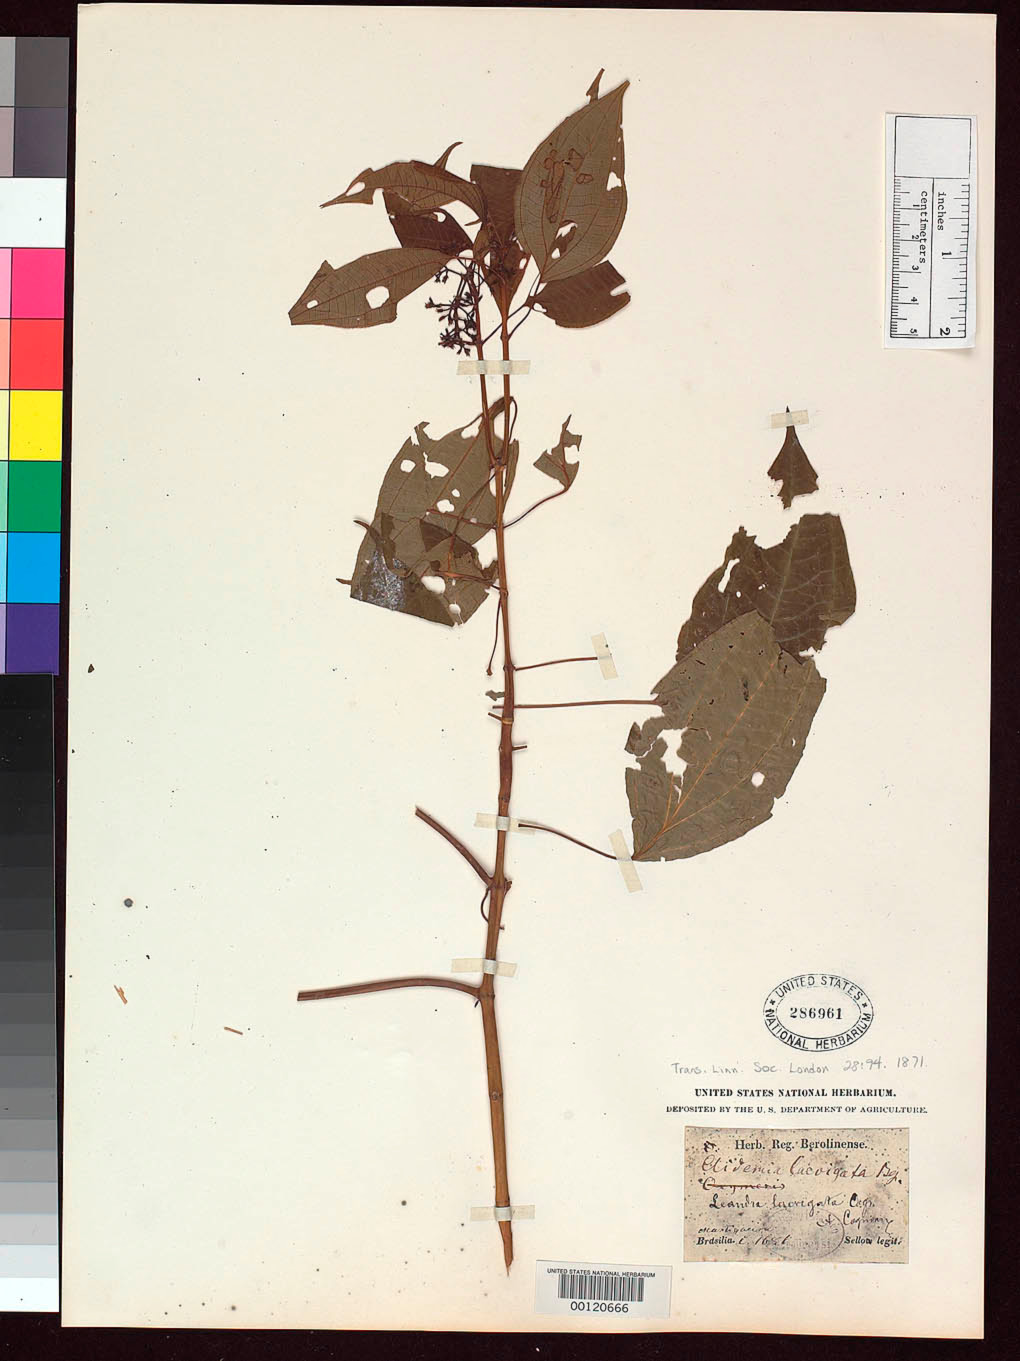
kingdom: Plantae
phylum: Tracheophyta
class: Magnoliopsida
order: Myrtales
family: Melastomataceae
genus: Oxymeris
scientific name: Oxymeris laevigata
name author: Triana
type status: Isotype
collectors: F. Sellow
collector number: C 1686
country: Brazil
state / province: Minas Gerais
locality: Serra de Martiqueira.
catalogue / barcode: US 286961